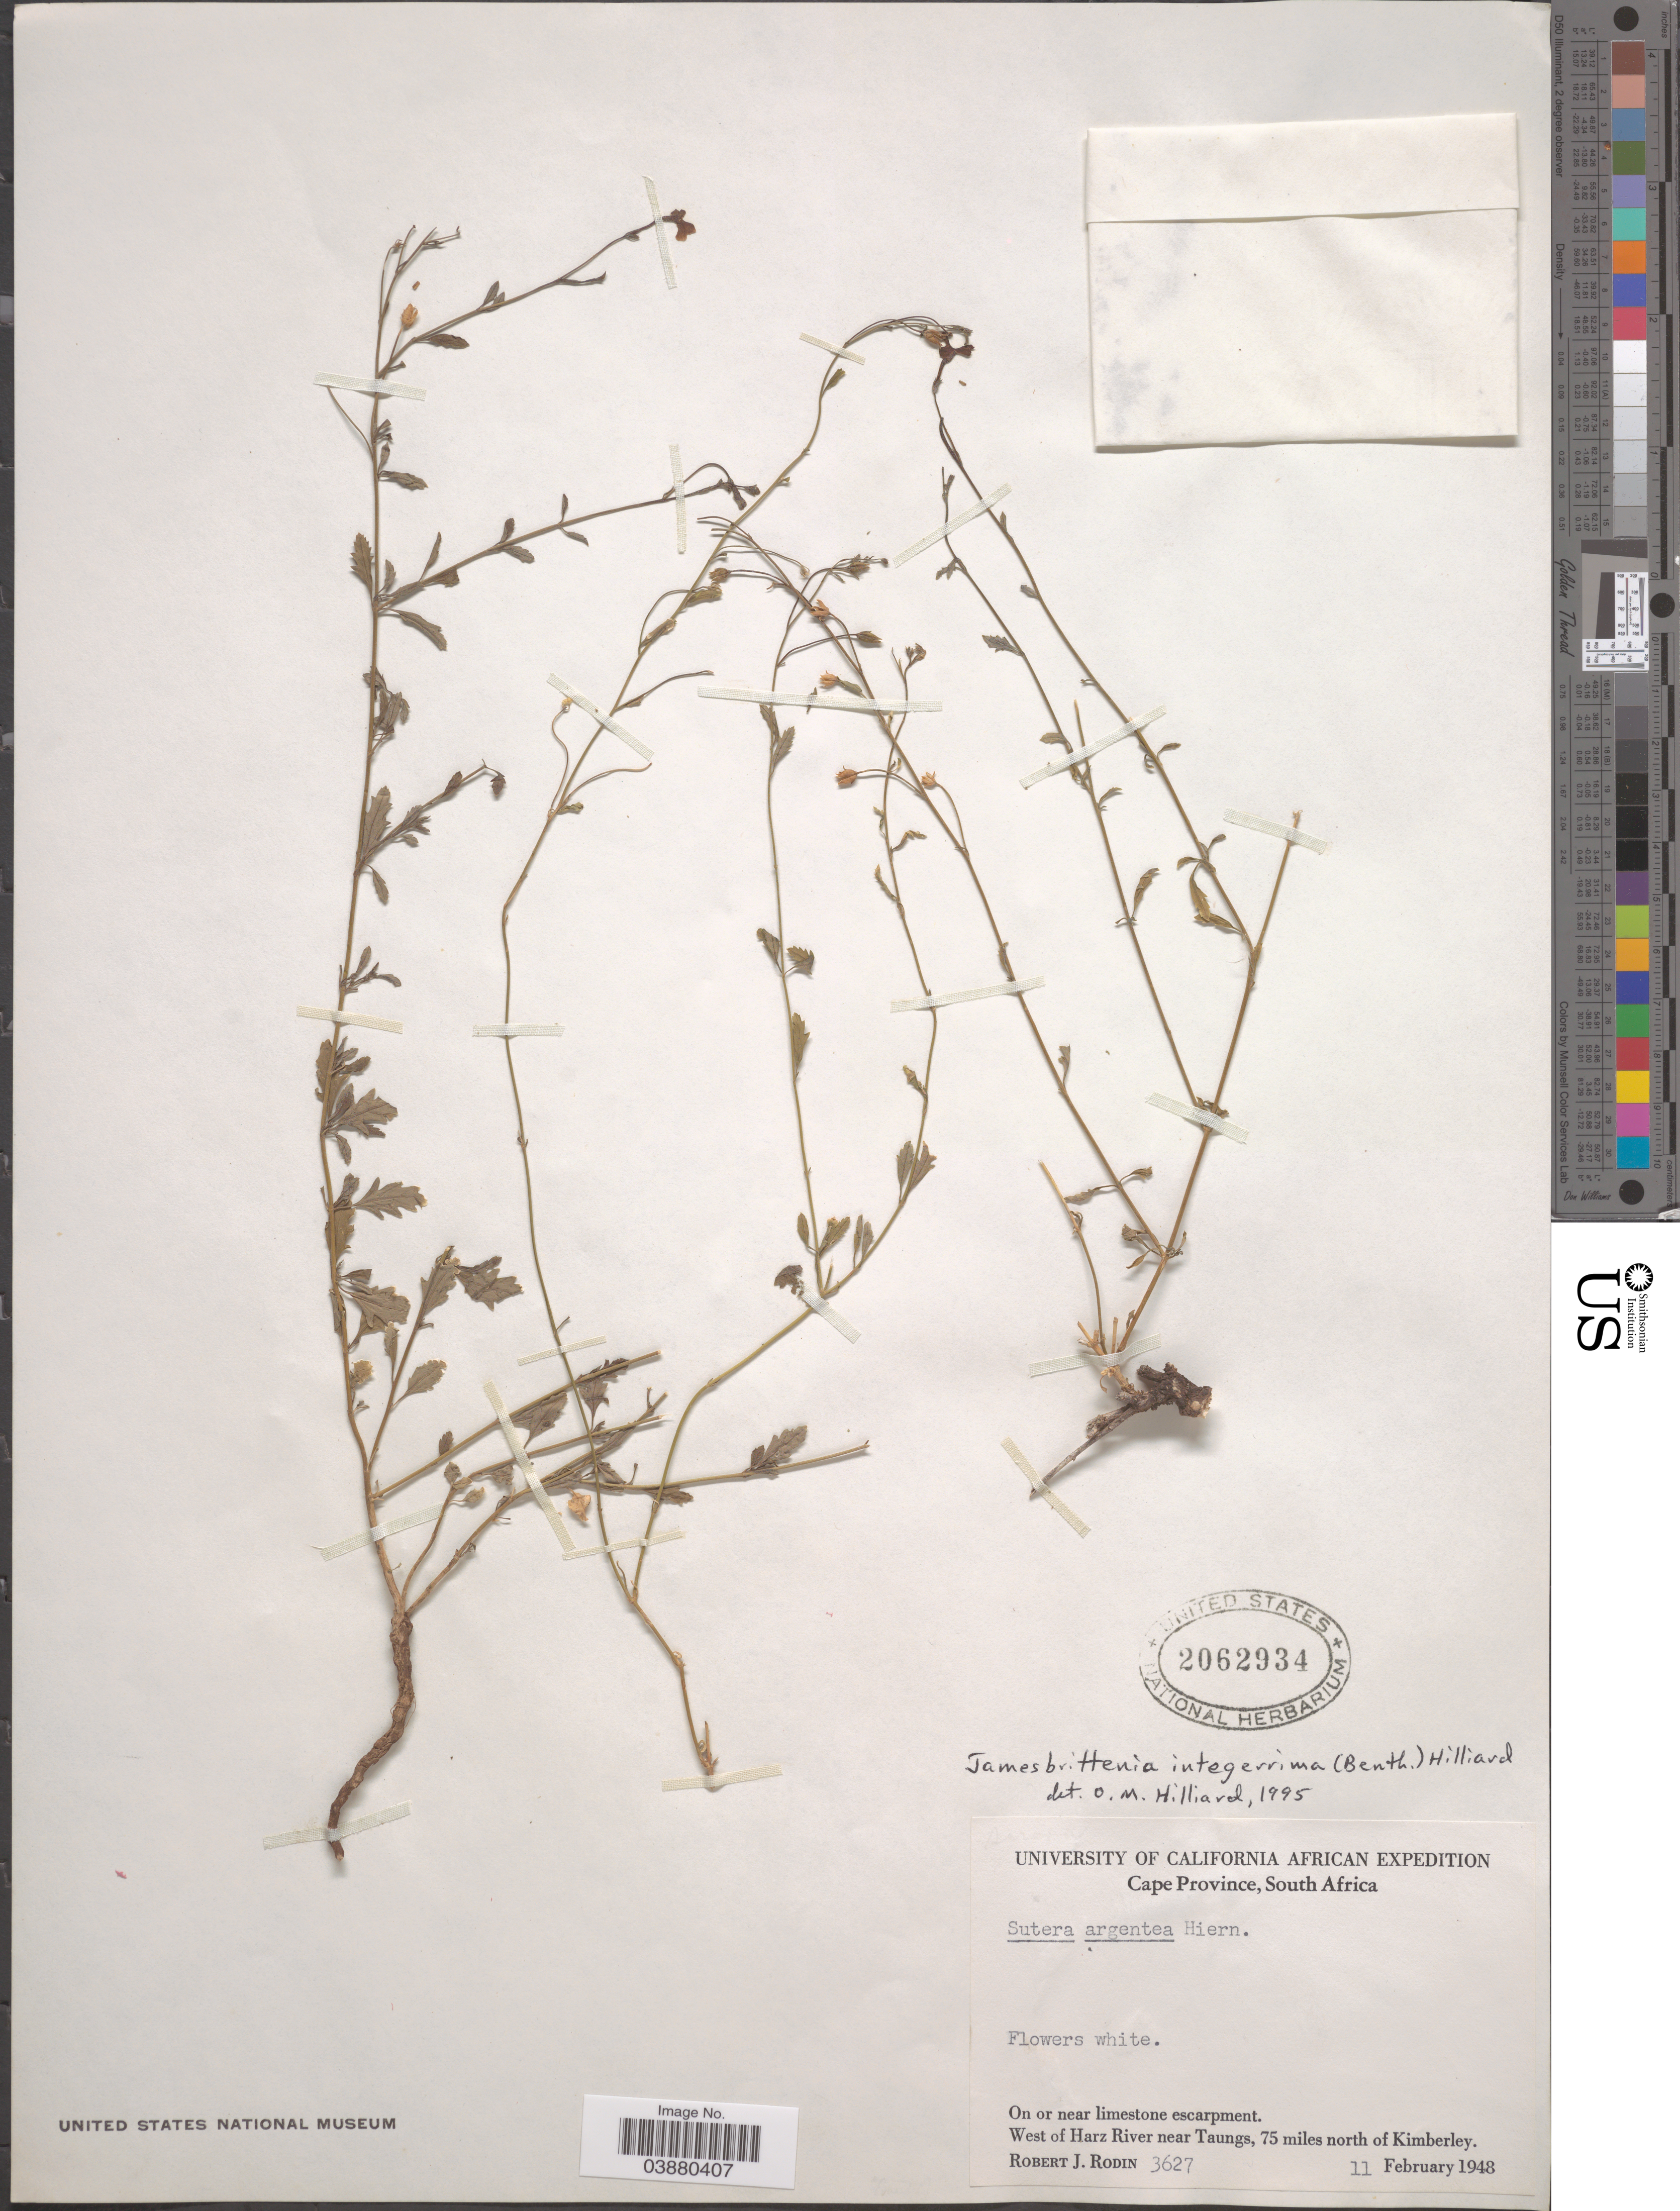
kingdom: Plantae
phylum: Tracheophyta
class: Magnoliopsida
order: Lamiales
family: Scrophulariaceae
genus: Jamesbrittenia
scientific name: Jamesbrittenia integerrima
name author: Hilliard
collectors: R. J. Rodin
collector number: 3627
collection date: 1948-02-11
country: South Africa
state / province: Northern Cape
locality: On or near limestone escarpment. West of Harz River near Taungs, 75 miles north of Kimberley.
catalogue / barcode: US 2062934